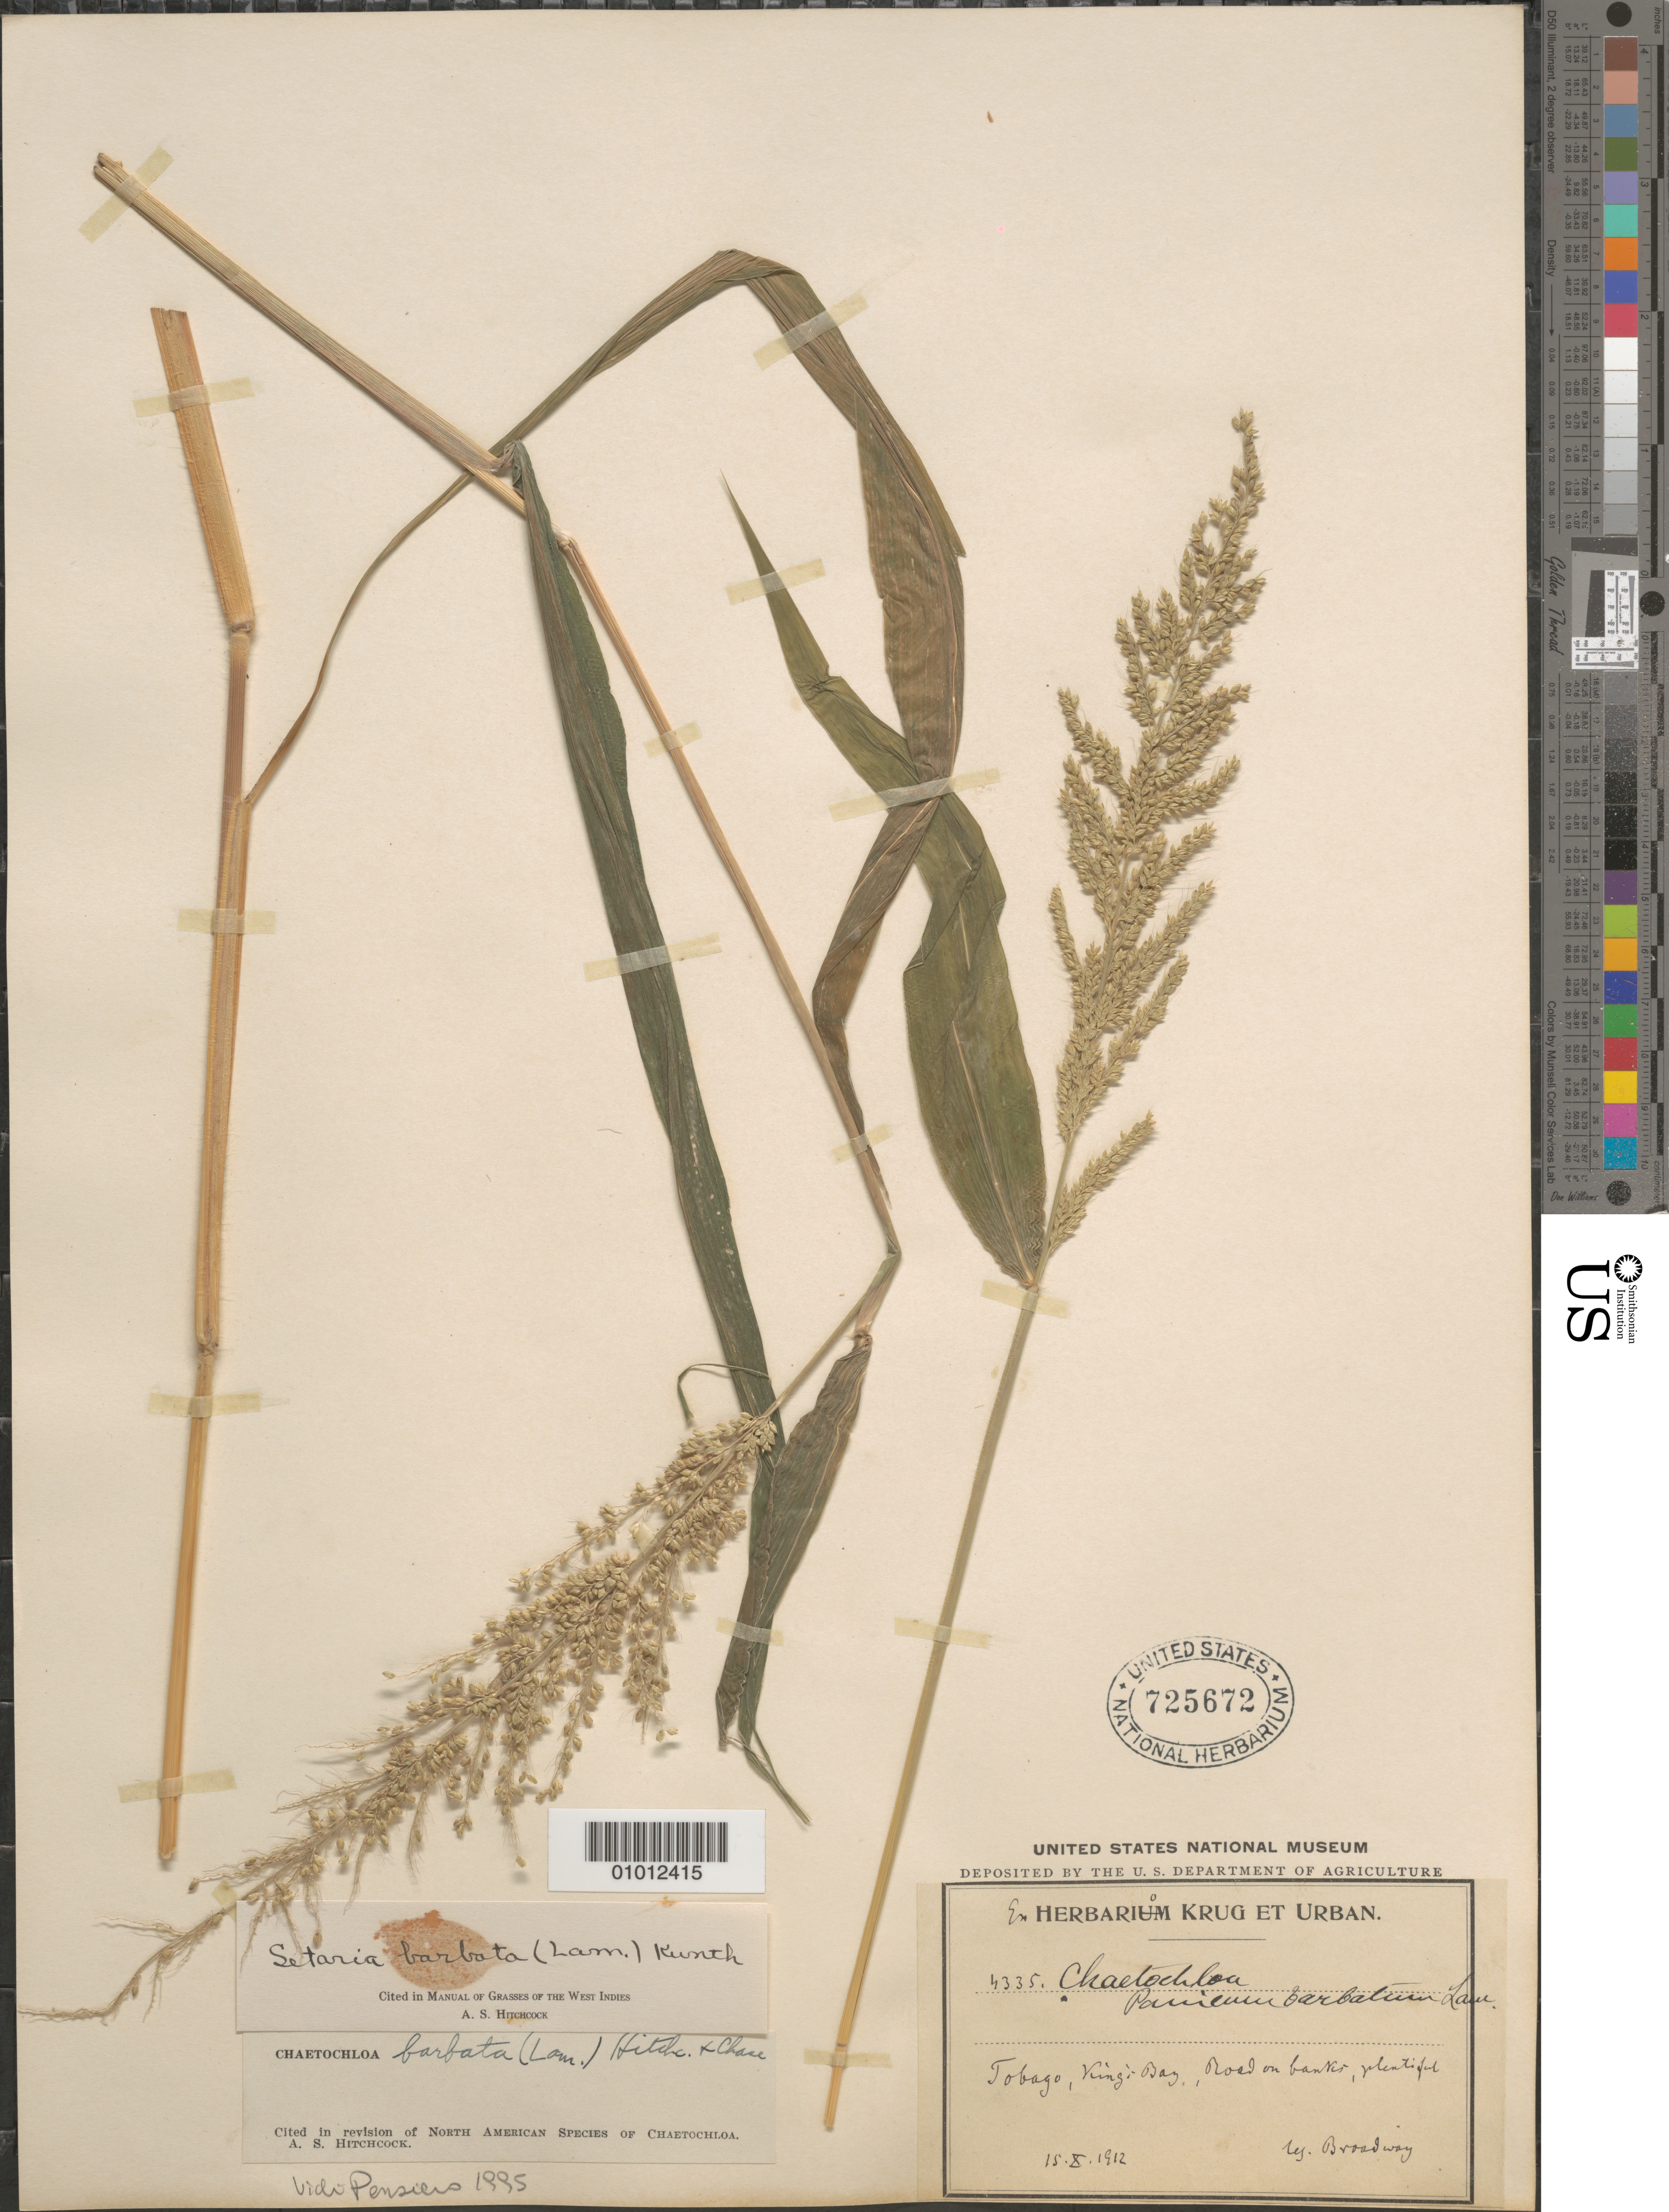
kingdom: Plantae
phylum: Tracheophyta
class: Liliopsida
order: Poales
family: Poaceae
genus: Setaria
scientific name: Setaria barbata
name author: (Lam.) Kunth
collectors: W. E. Broadway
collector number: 4335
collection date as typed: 15 Oct 1912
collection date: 1912-10-15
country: Trinidad and Tobago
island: Tobago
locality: King's Bay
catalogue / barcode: US 725672